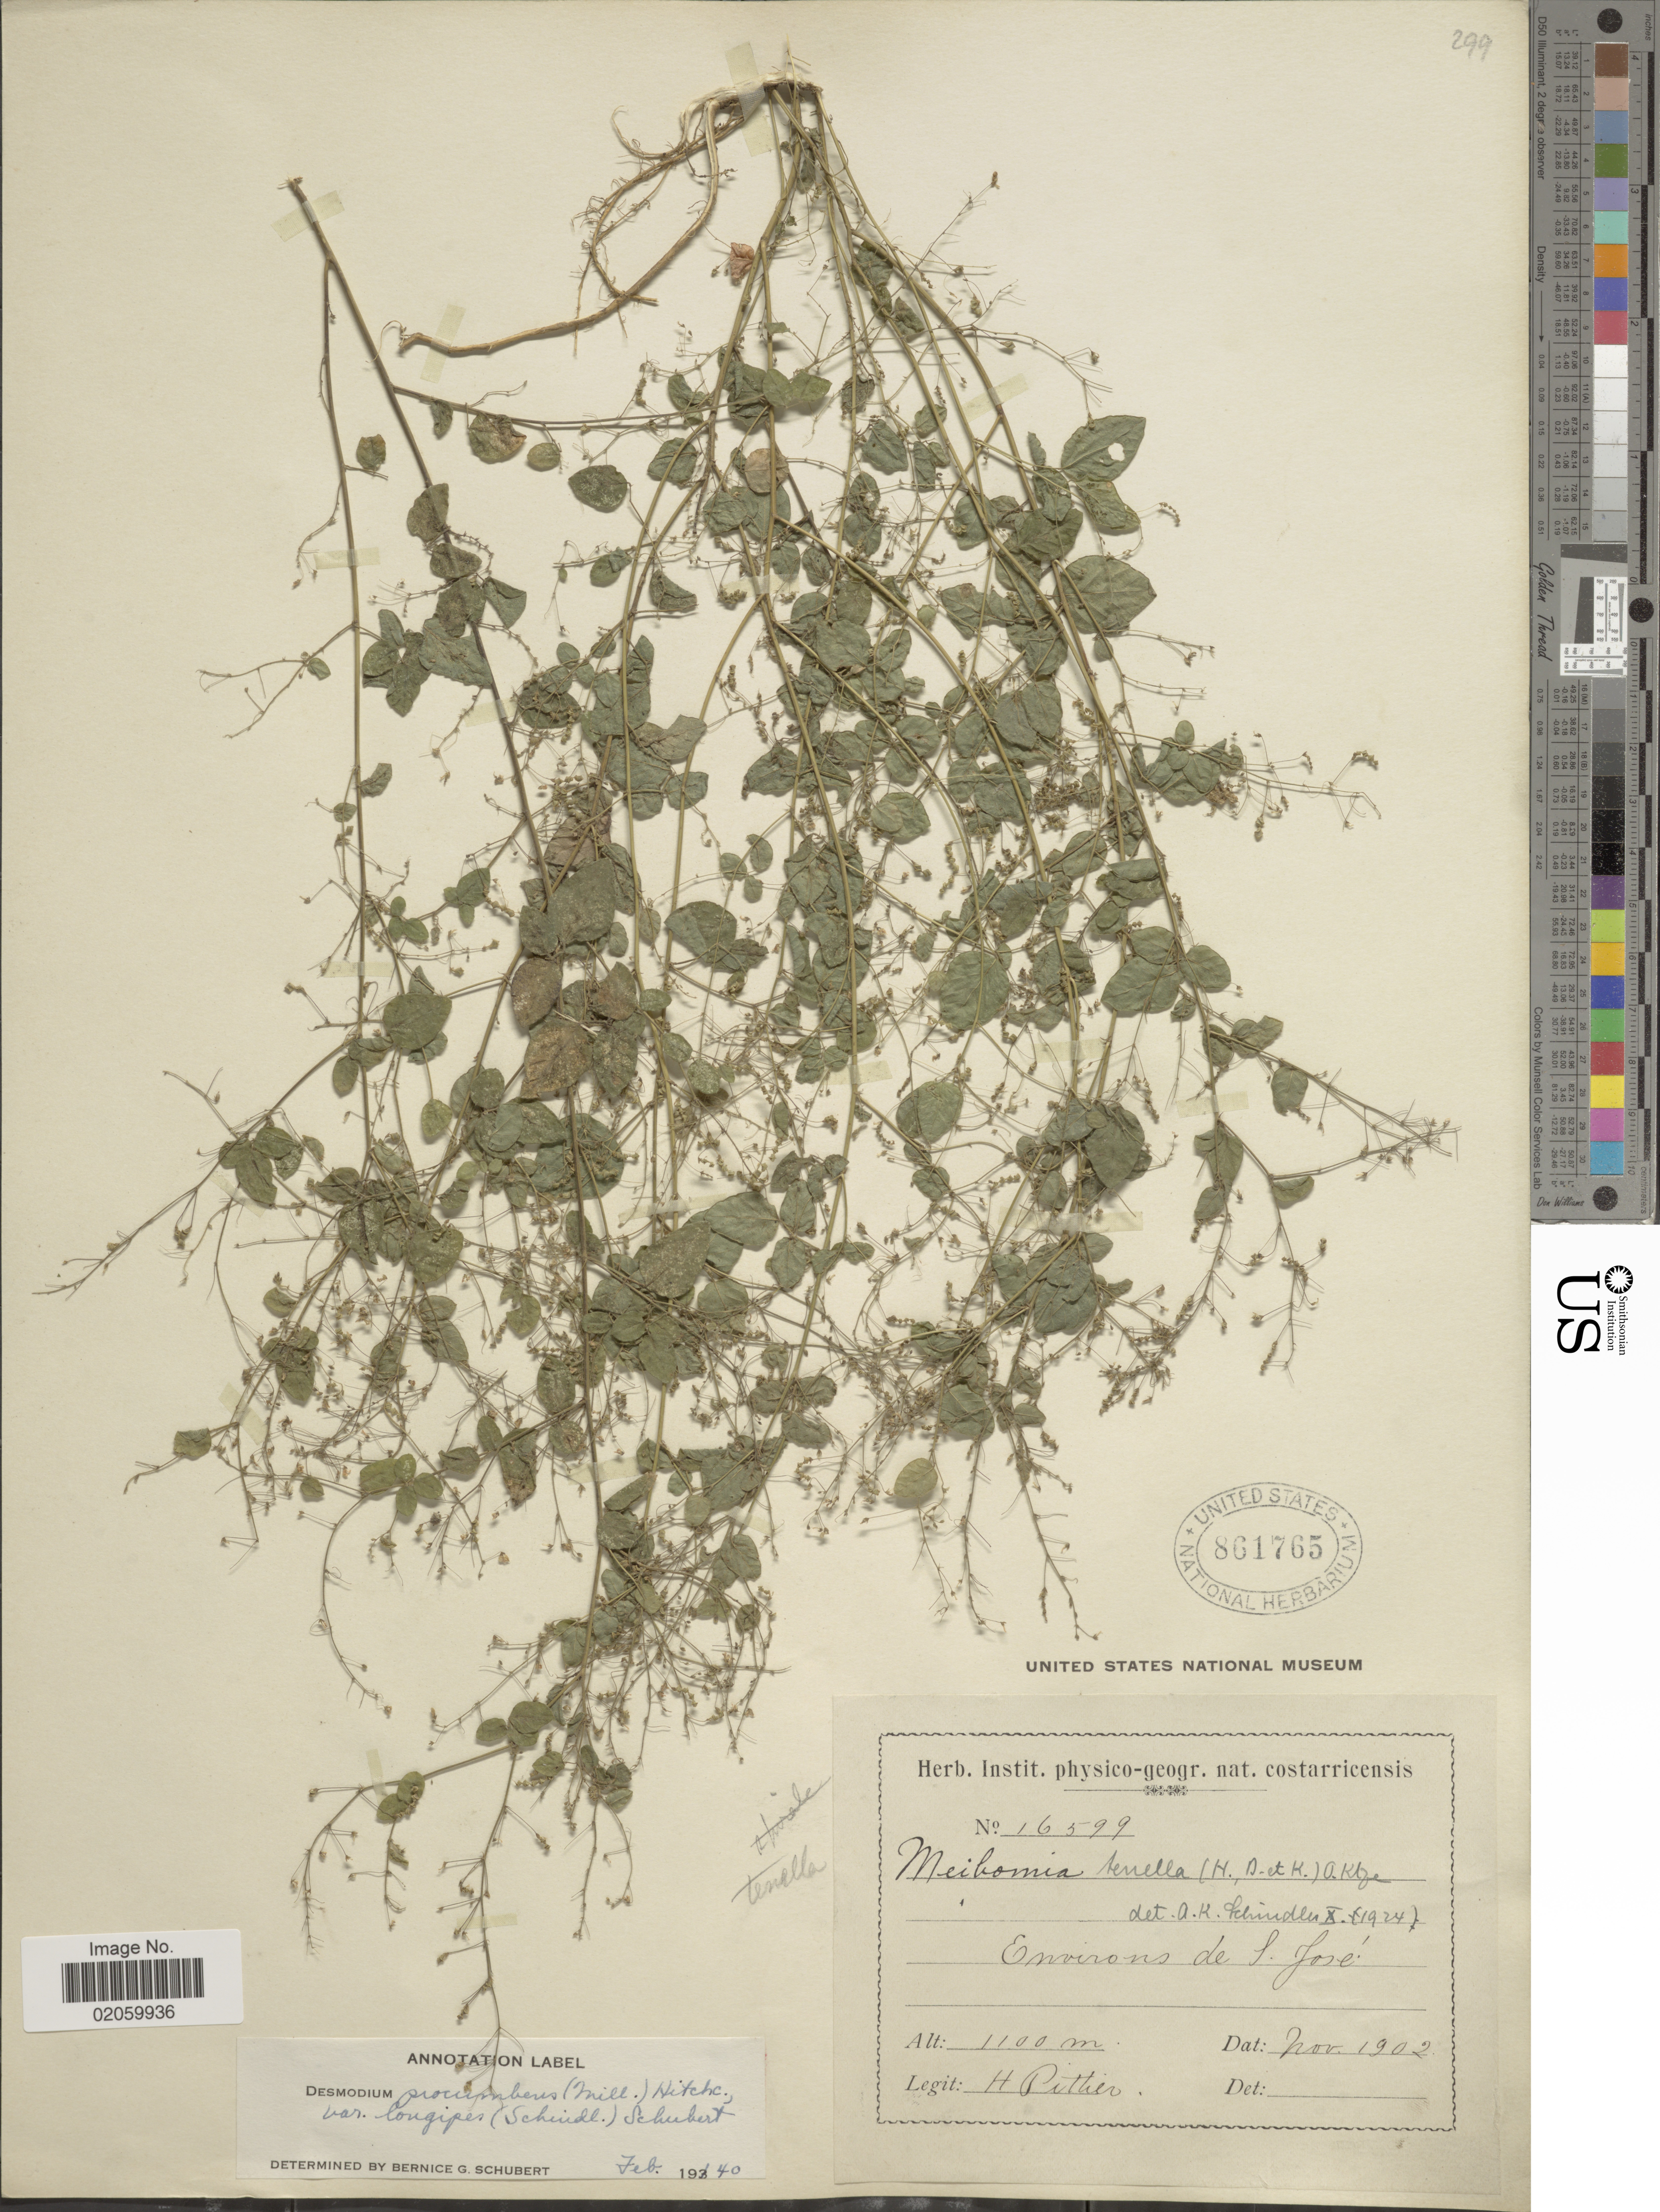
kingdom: Plantae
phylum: Tracheophyta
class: Magnoliopsida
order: Fabales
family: Fabaceae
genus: Desmodium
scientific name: Desmodium procumbens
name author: (Mill.) Hitchc.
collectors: H. F. Pittier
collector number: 16599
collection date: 1902-11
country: Costa Rica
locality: Environs de S. José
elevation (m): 1100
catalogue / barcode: US 861765